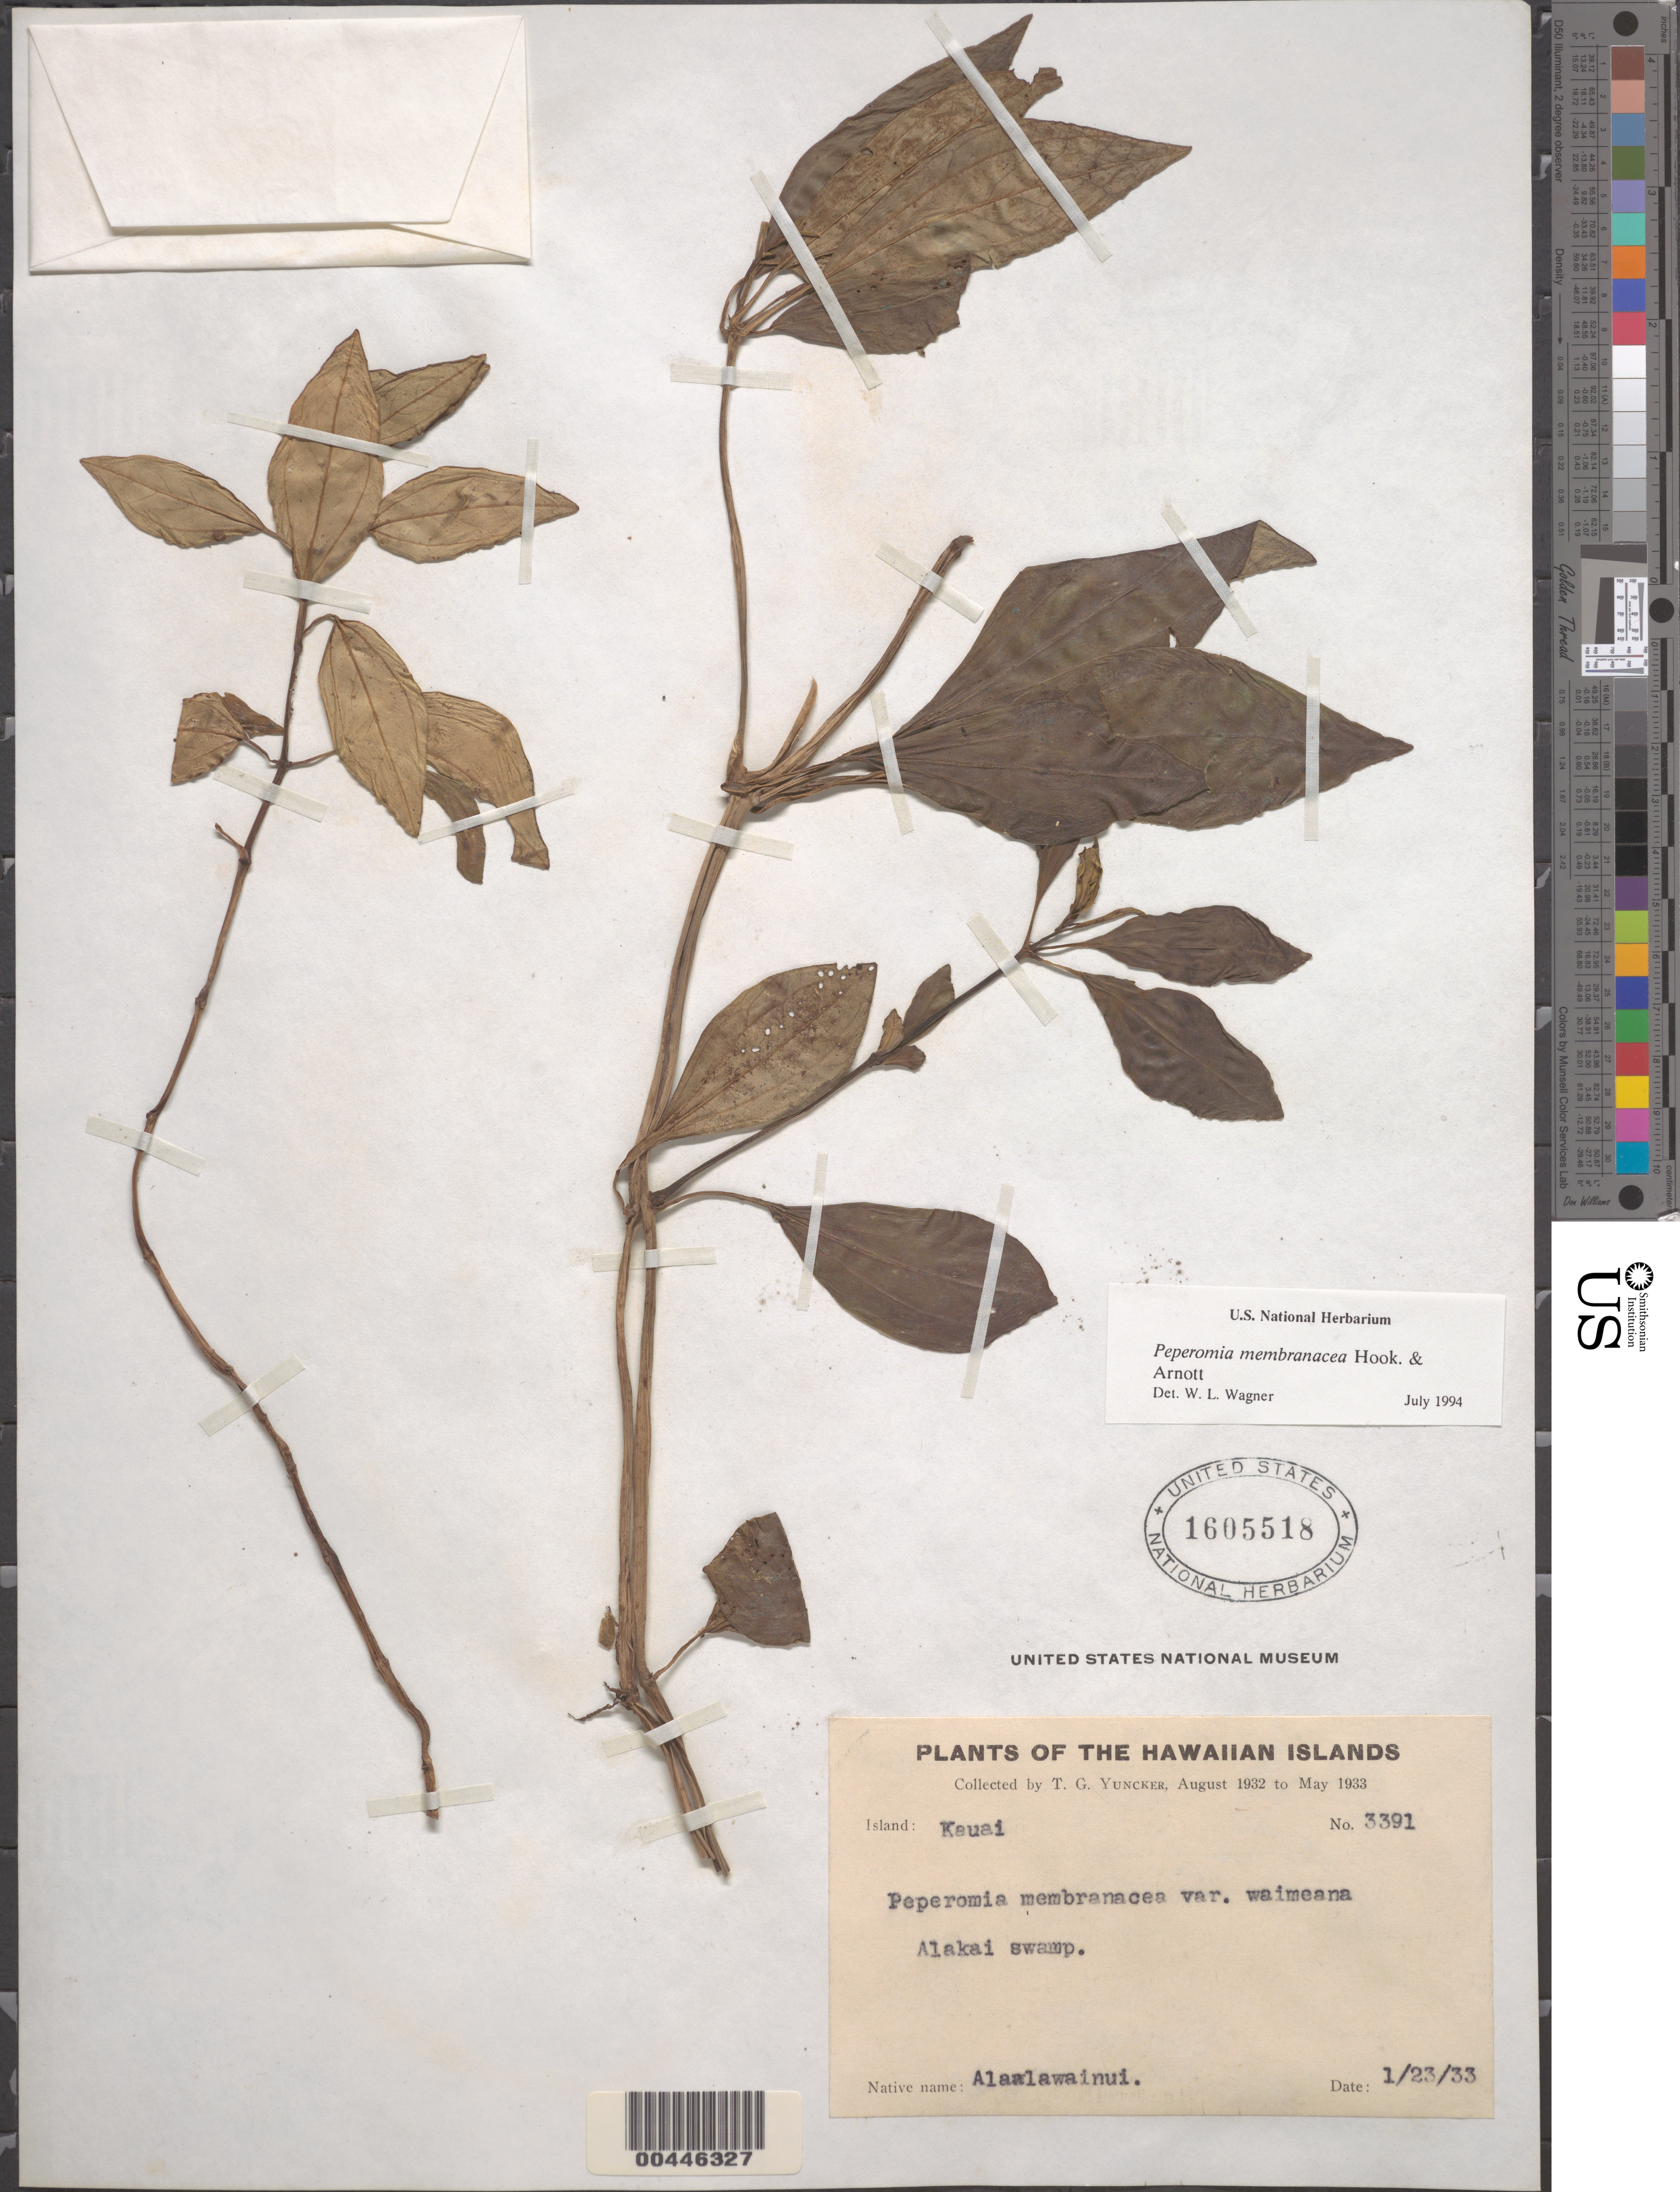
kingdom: Plantae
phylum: Tracheophyta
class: Magnoliopsida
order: Piperales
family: Piperaceae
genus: Peperomia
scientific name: Peperomia membranacea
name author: Hook. & Arn.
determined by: Wagner, W. L., (BOT), Smithsonian Institution - National Museum of Natural History (UNITED STATES)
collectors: T. G. Yuncker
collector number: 3391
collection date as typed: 23 Jan 1933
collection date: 1933-01-23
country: United States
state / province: Hawaii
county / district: Kauai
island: Kaua'i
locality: Alakai Swamp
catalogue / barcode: US 1605518